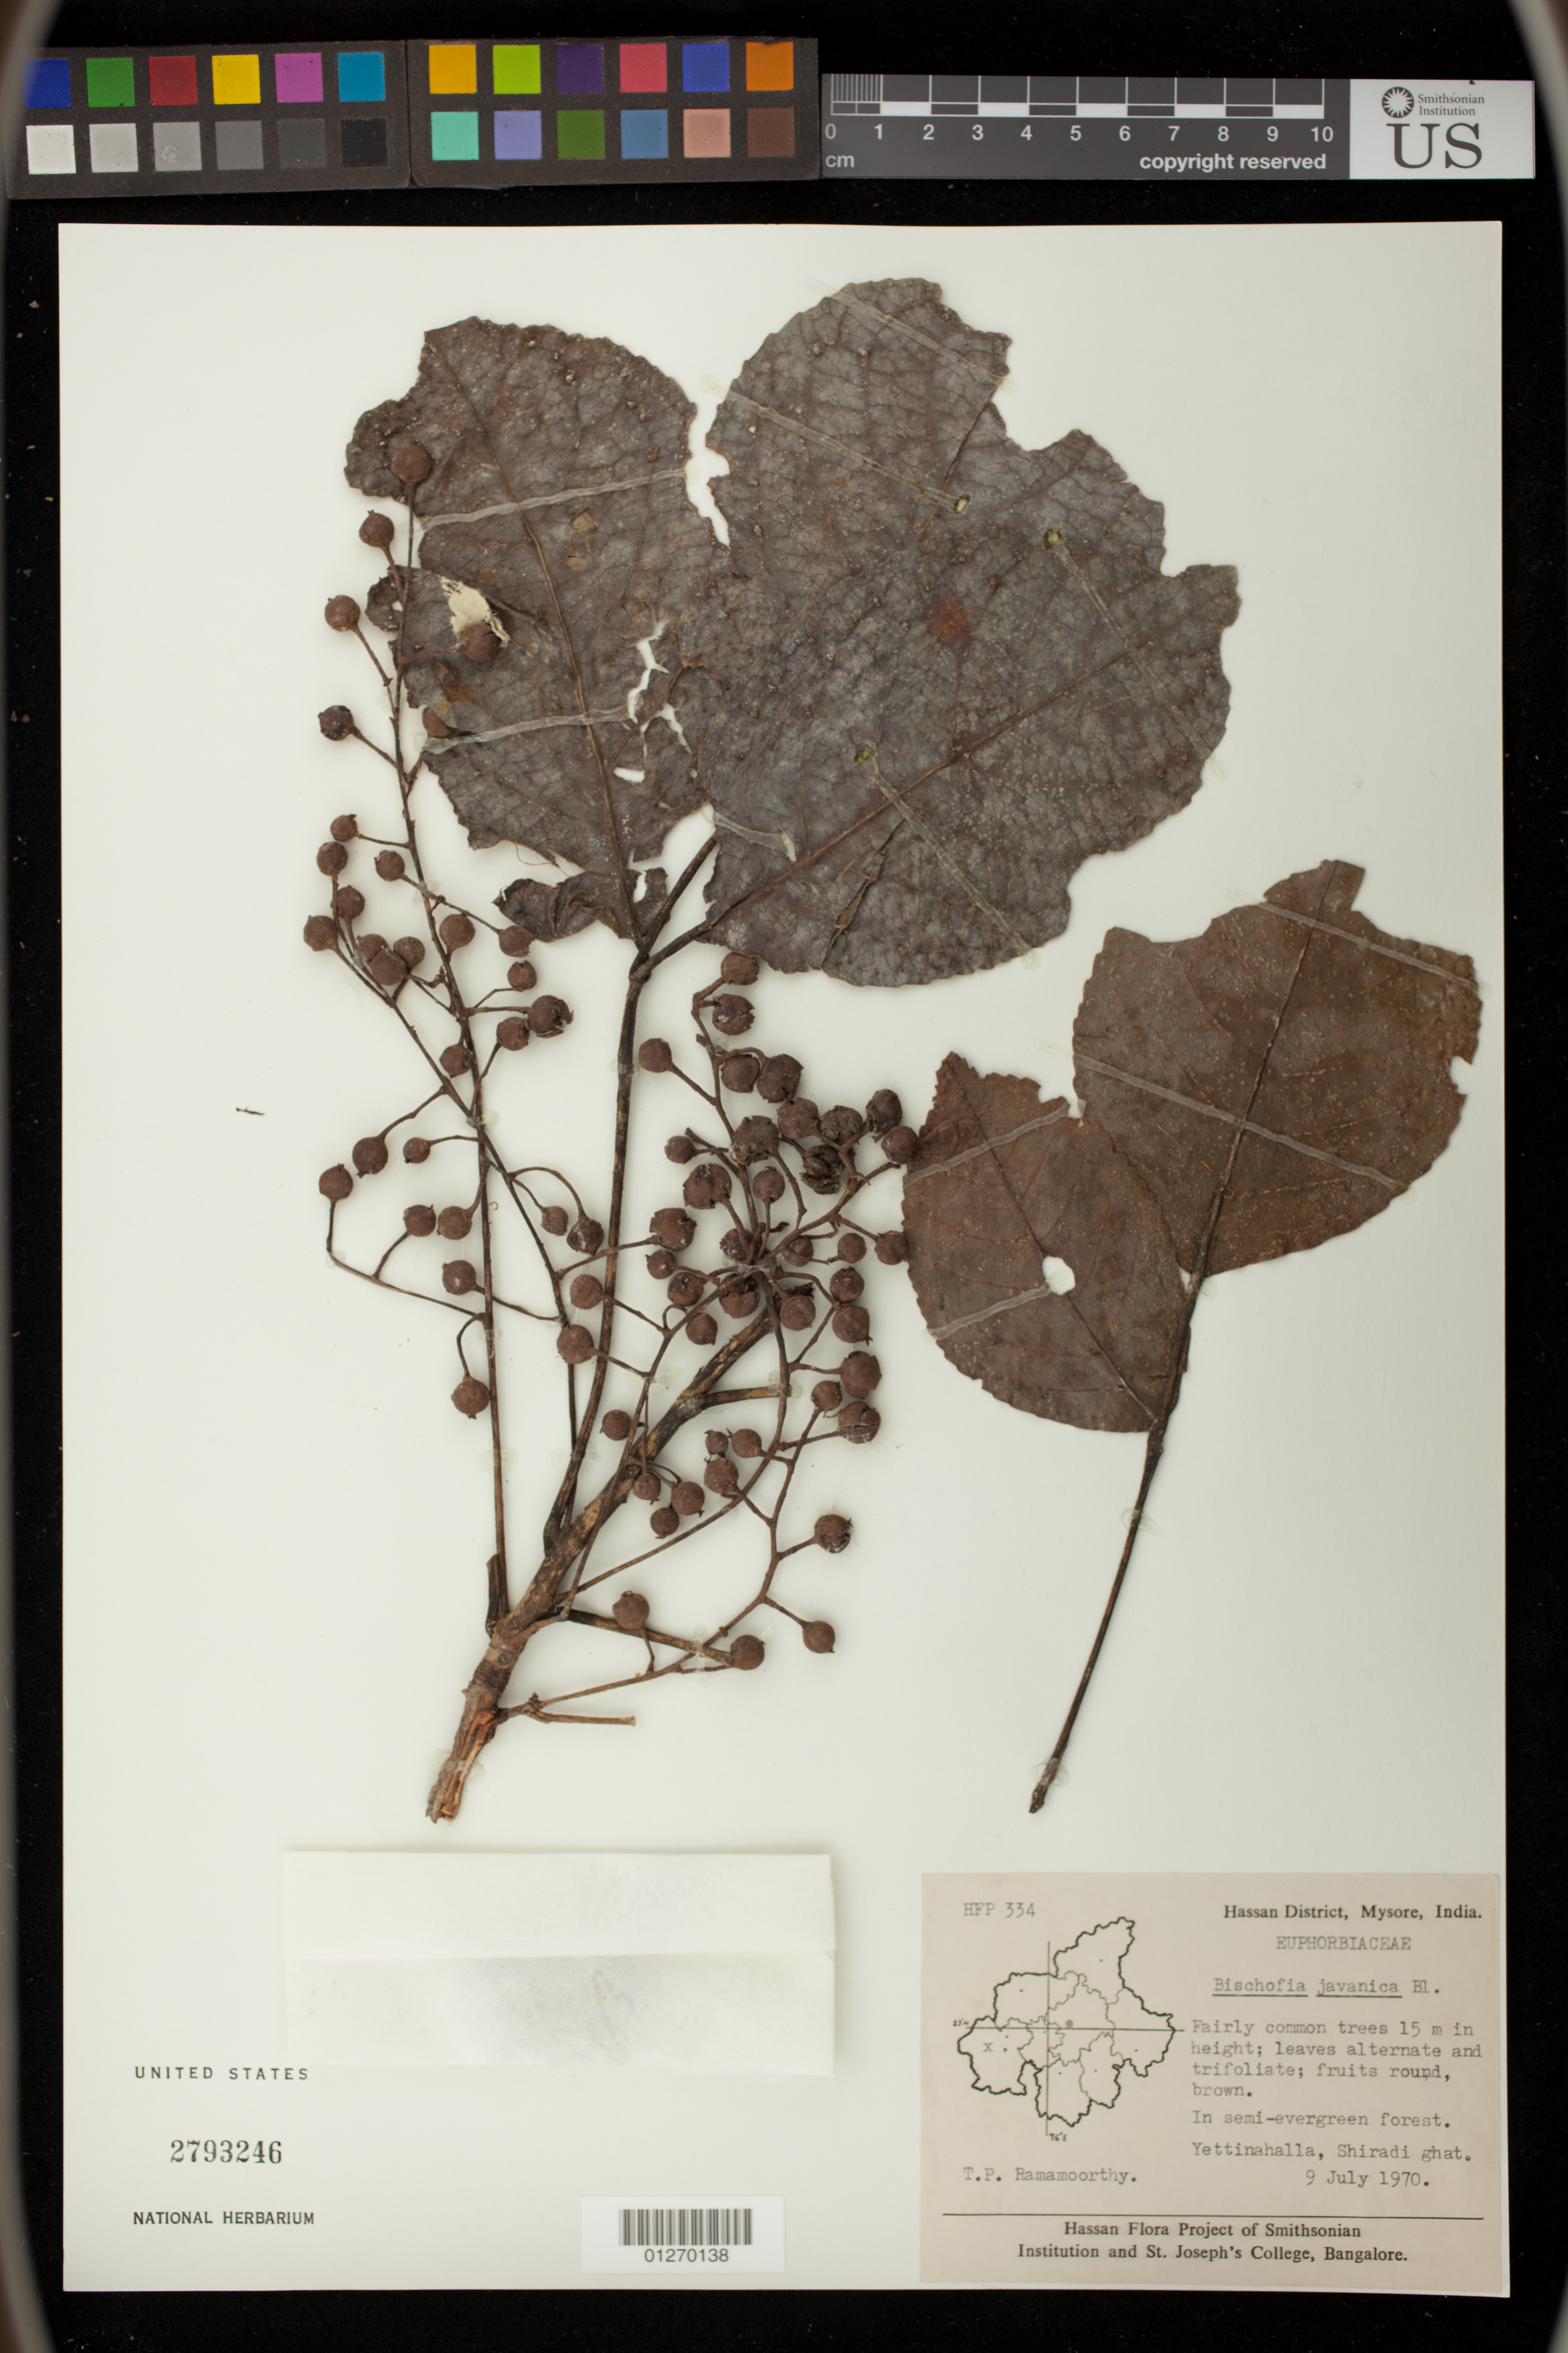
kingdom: Plantae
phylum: Tracheophyta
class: Magnoliopsida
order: Malpighiales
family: Phyllanthaceae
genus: Bischofia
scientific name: Bischofia javanica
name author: Blume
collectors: T. P. Ramamoorthy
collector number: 334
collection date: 1970-07-09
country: India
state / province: Karnataka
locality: Hassan District, Mysore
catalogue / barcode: US 2793246